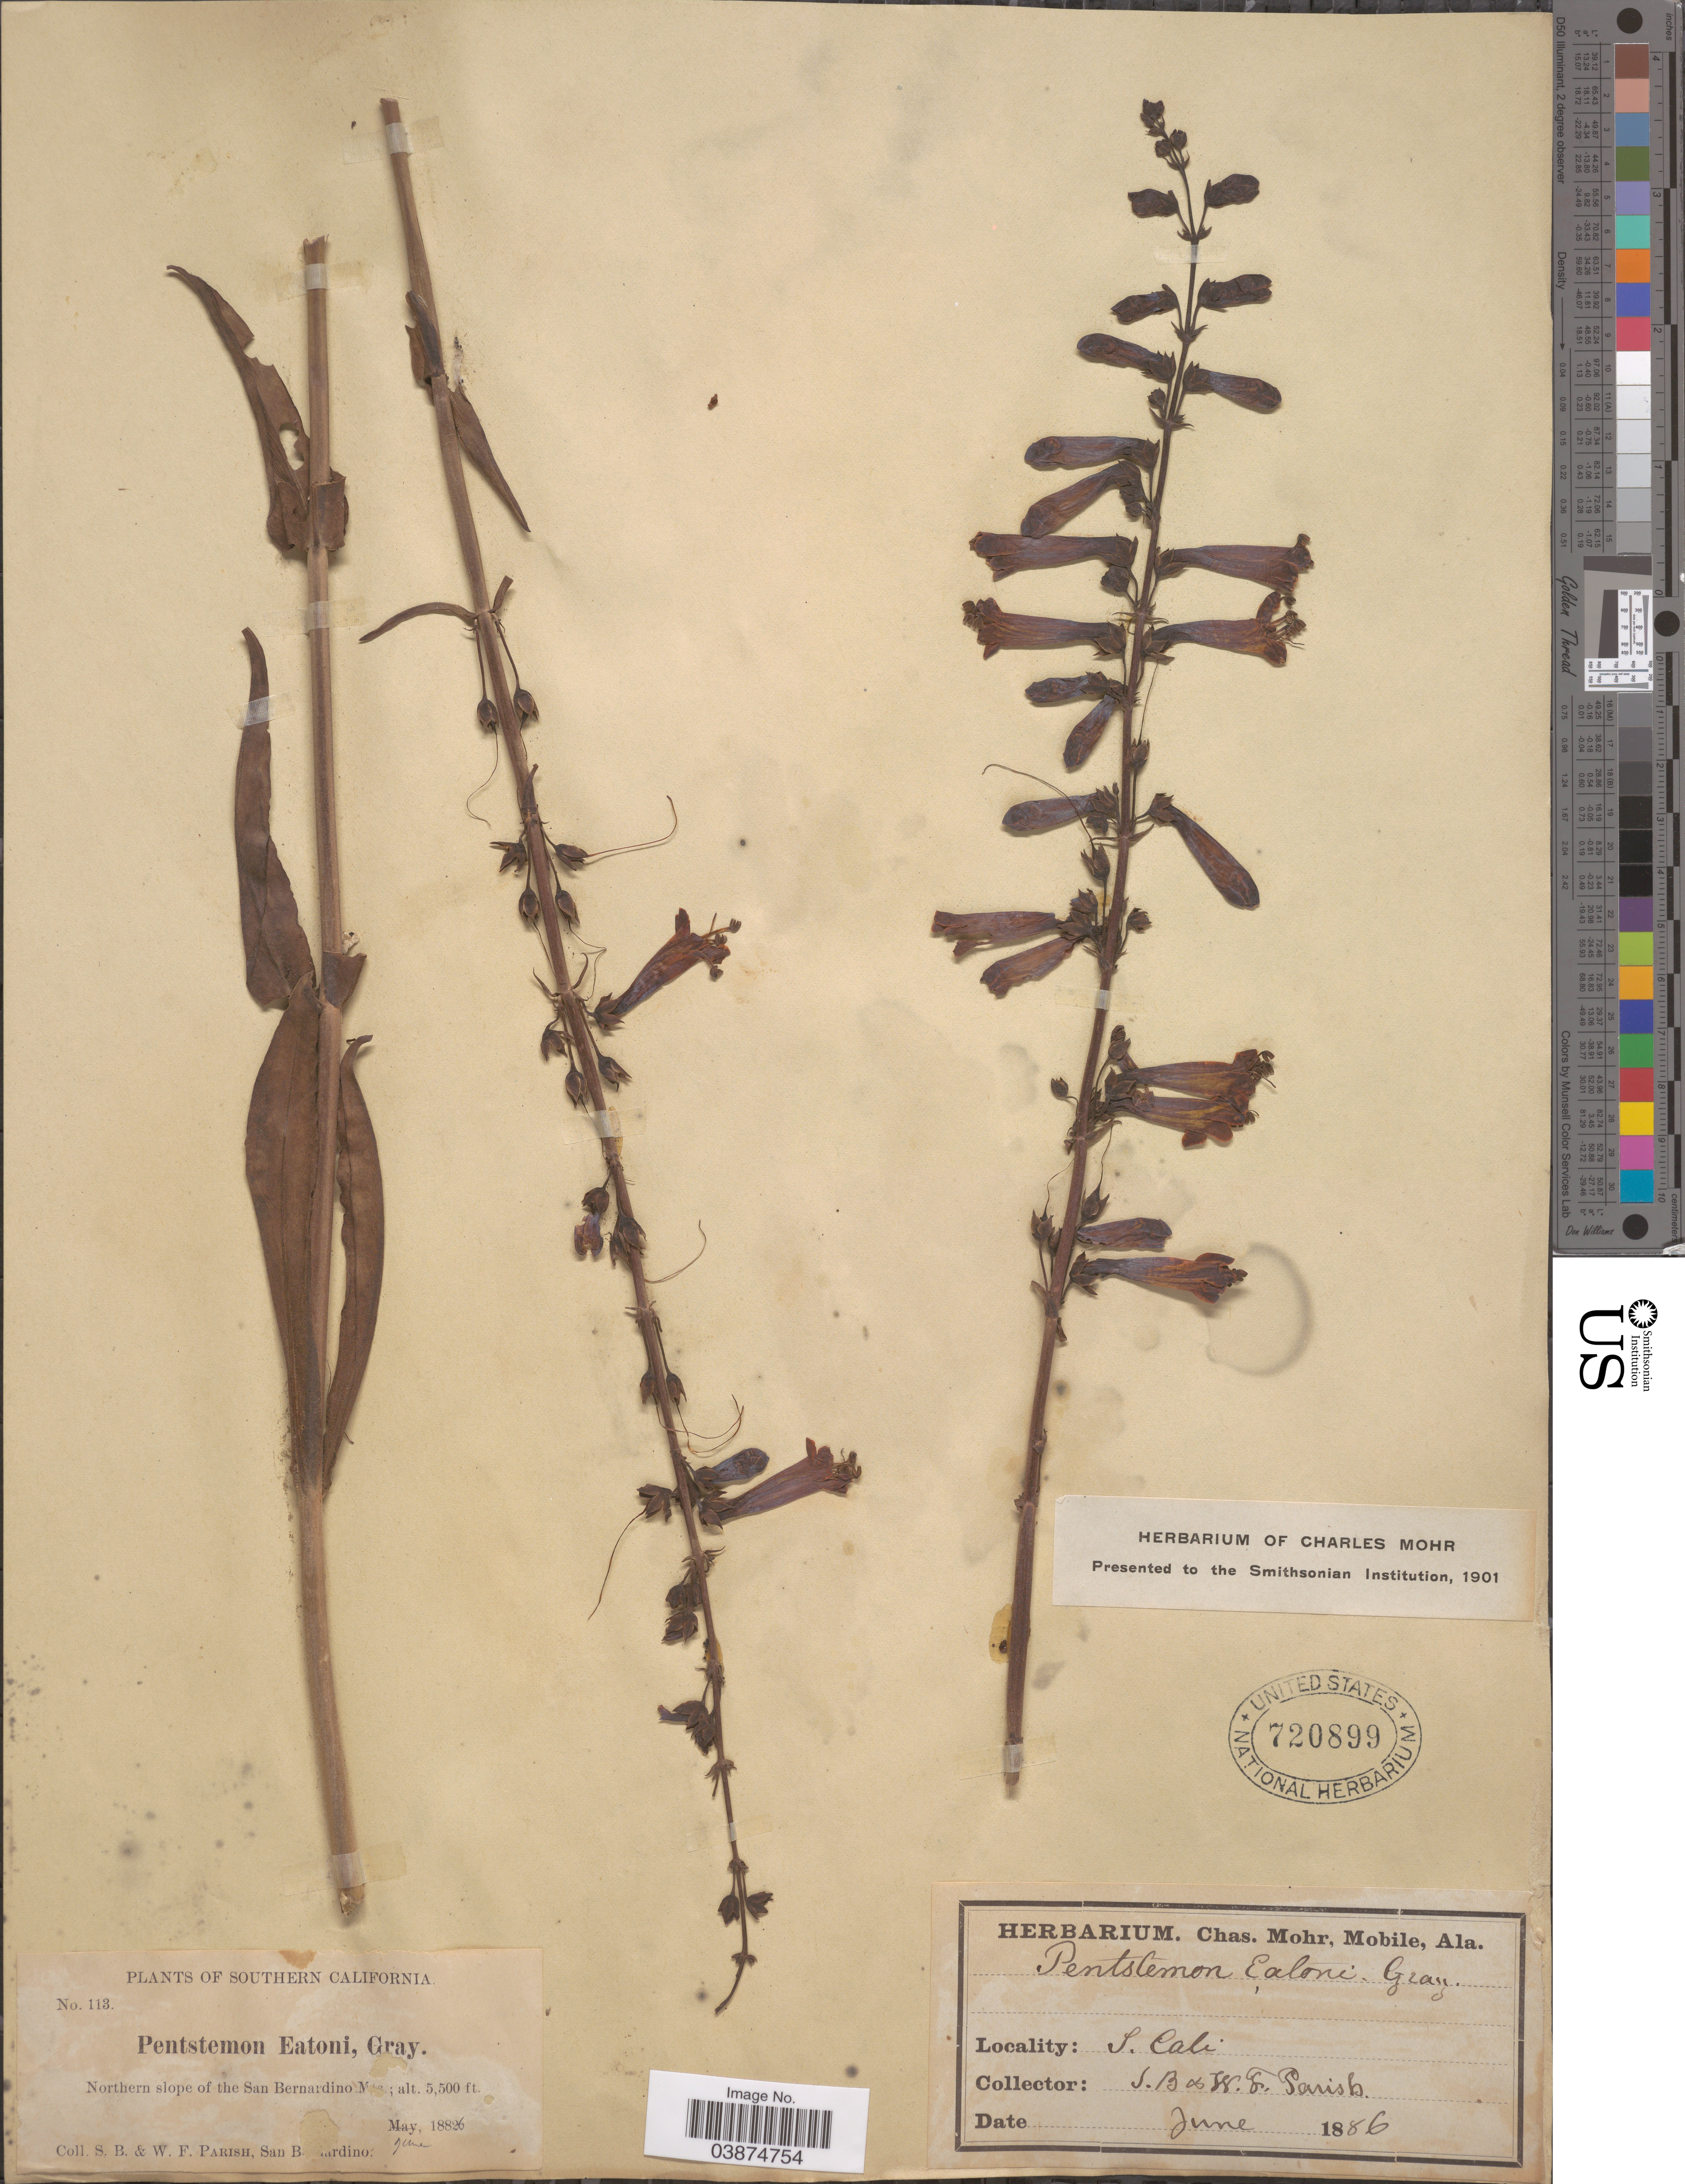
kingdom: Plantae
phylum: Tracheophyta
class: Magnoliopsida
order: Lamiales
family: Plantaginaceae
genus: Penstemon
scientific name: Penstemon eatonii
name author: A. Gray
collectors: S. B. Parish & W. F. Parish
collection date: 1886-06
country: United States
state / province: California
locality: S. Cali.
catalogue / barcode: US 720899